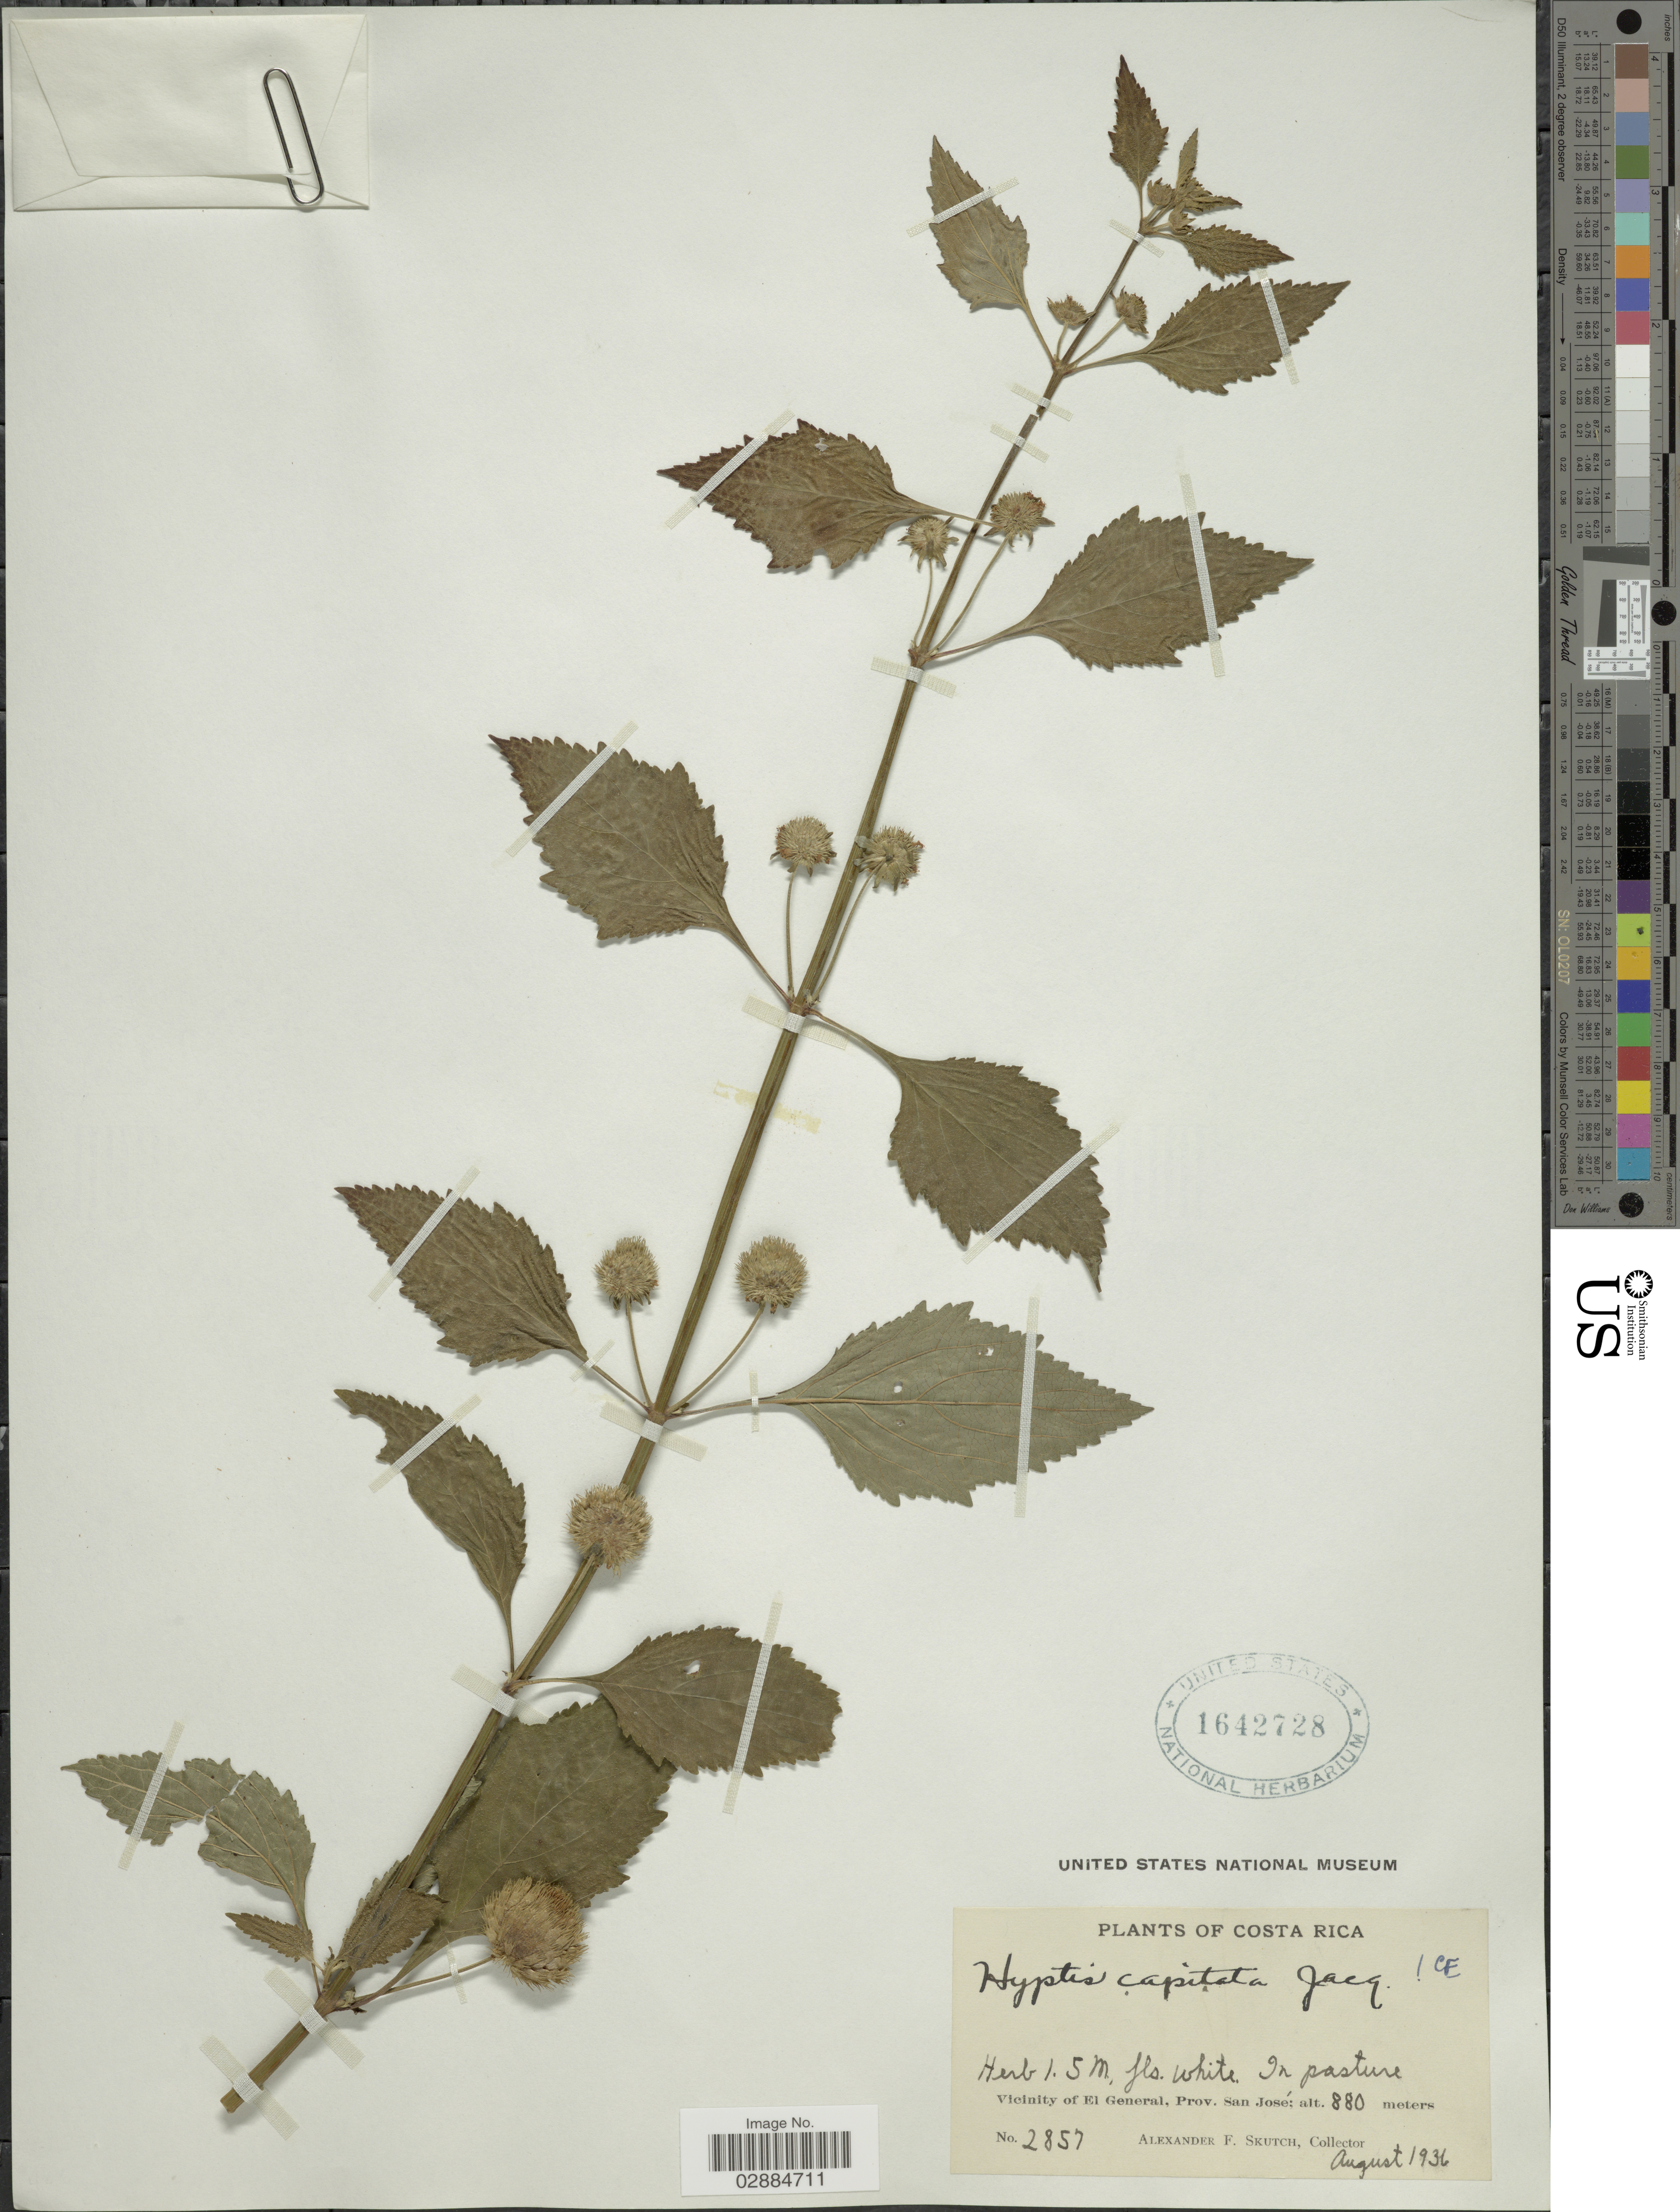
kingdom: Plantae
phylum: Tracheophyta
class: Magnoliopsida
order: Lamiales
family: Lamiaceae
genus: Hyptis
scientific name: Hyptis capitata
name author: Jacq.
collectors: A. F. Skutch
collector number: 2857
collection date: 1936-08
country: Costa Rica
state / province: San José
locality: Vicinity of El General.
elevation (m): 880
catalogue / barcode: US 1642728